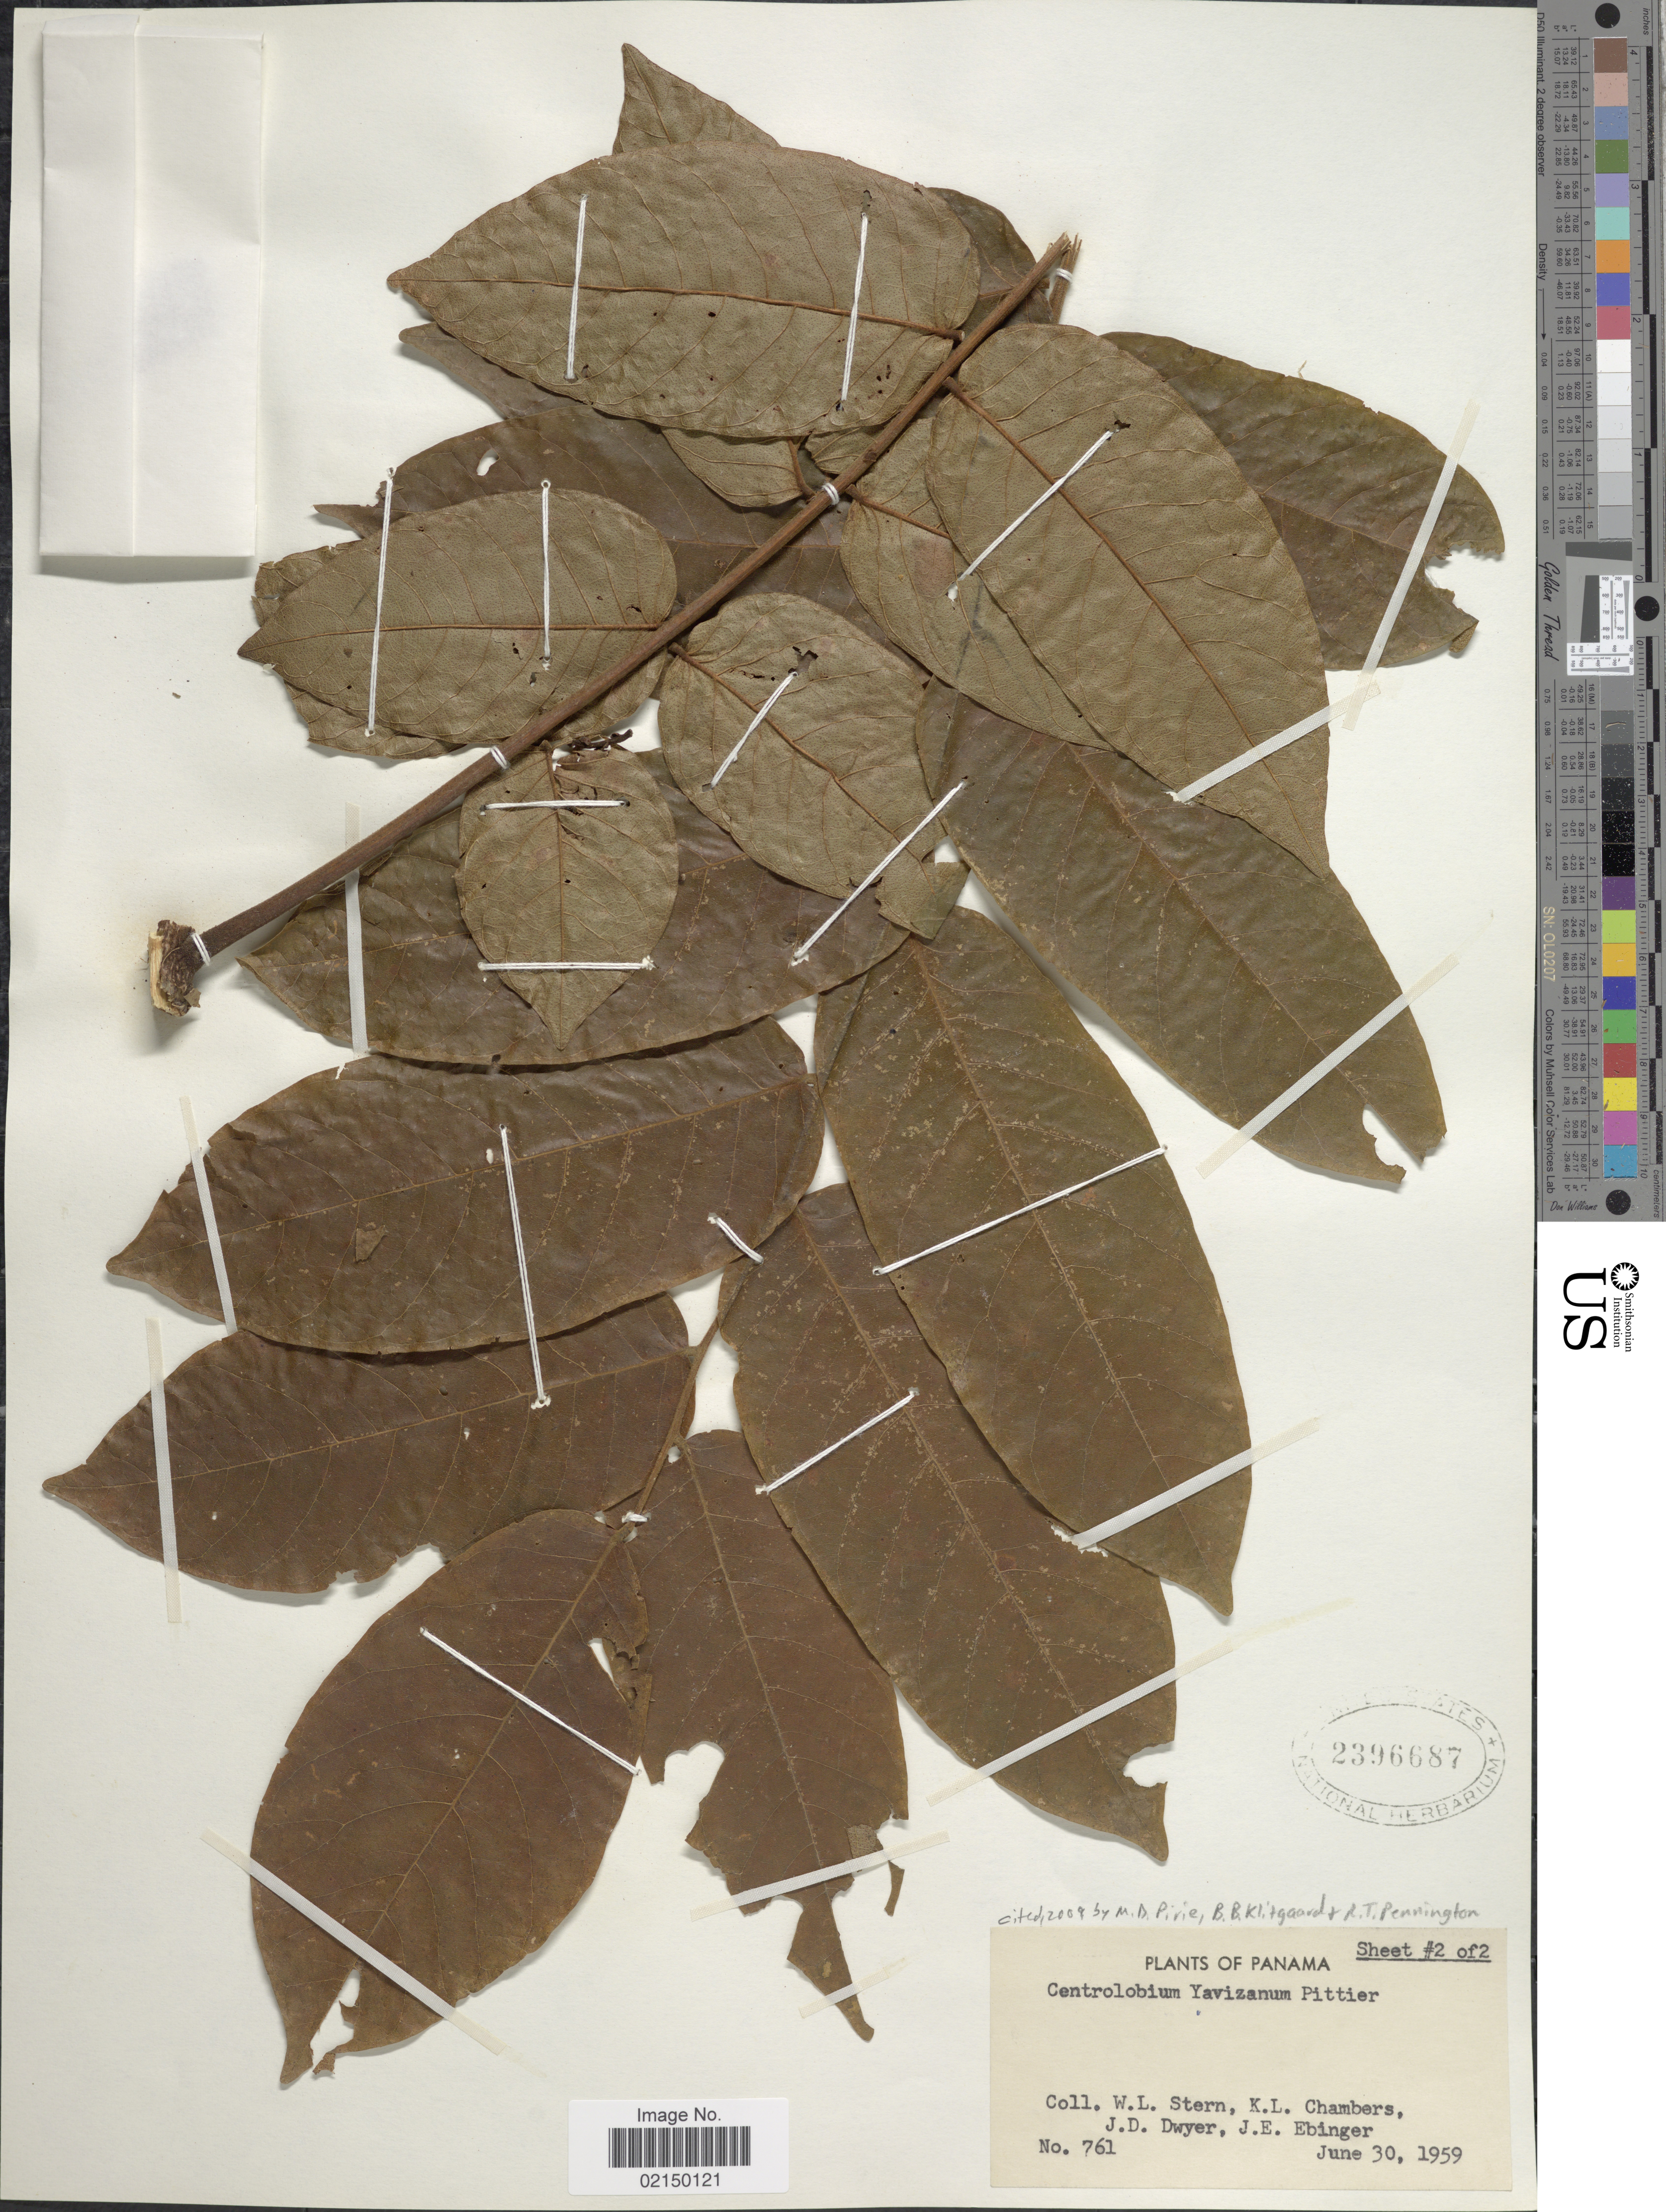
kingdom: Plantae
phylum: Tracheophyta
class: Magnoliopsida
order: Fabales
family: Fabaceae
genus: Centrolobium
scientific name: Centrolobium yavizanum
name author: Pittier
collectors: W. L. Stern, K. Chambers, J. D. Dwyer & J. Ebinger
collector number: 761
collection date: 1959-06-30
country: Panama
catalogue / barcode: US 2396687